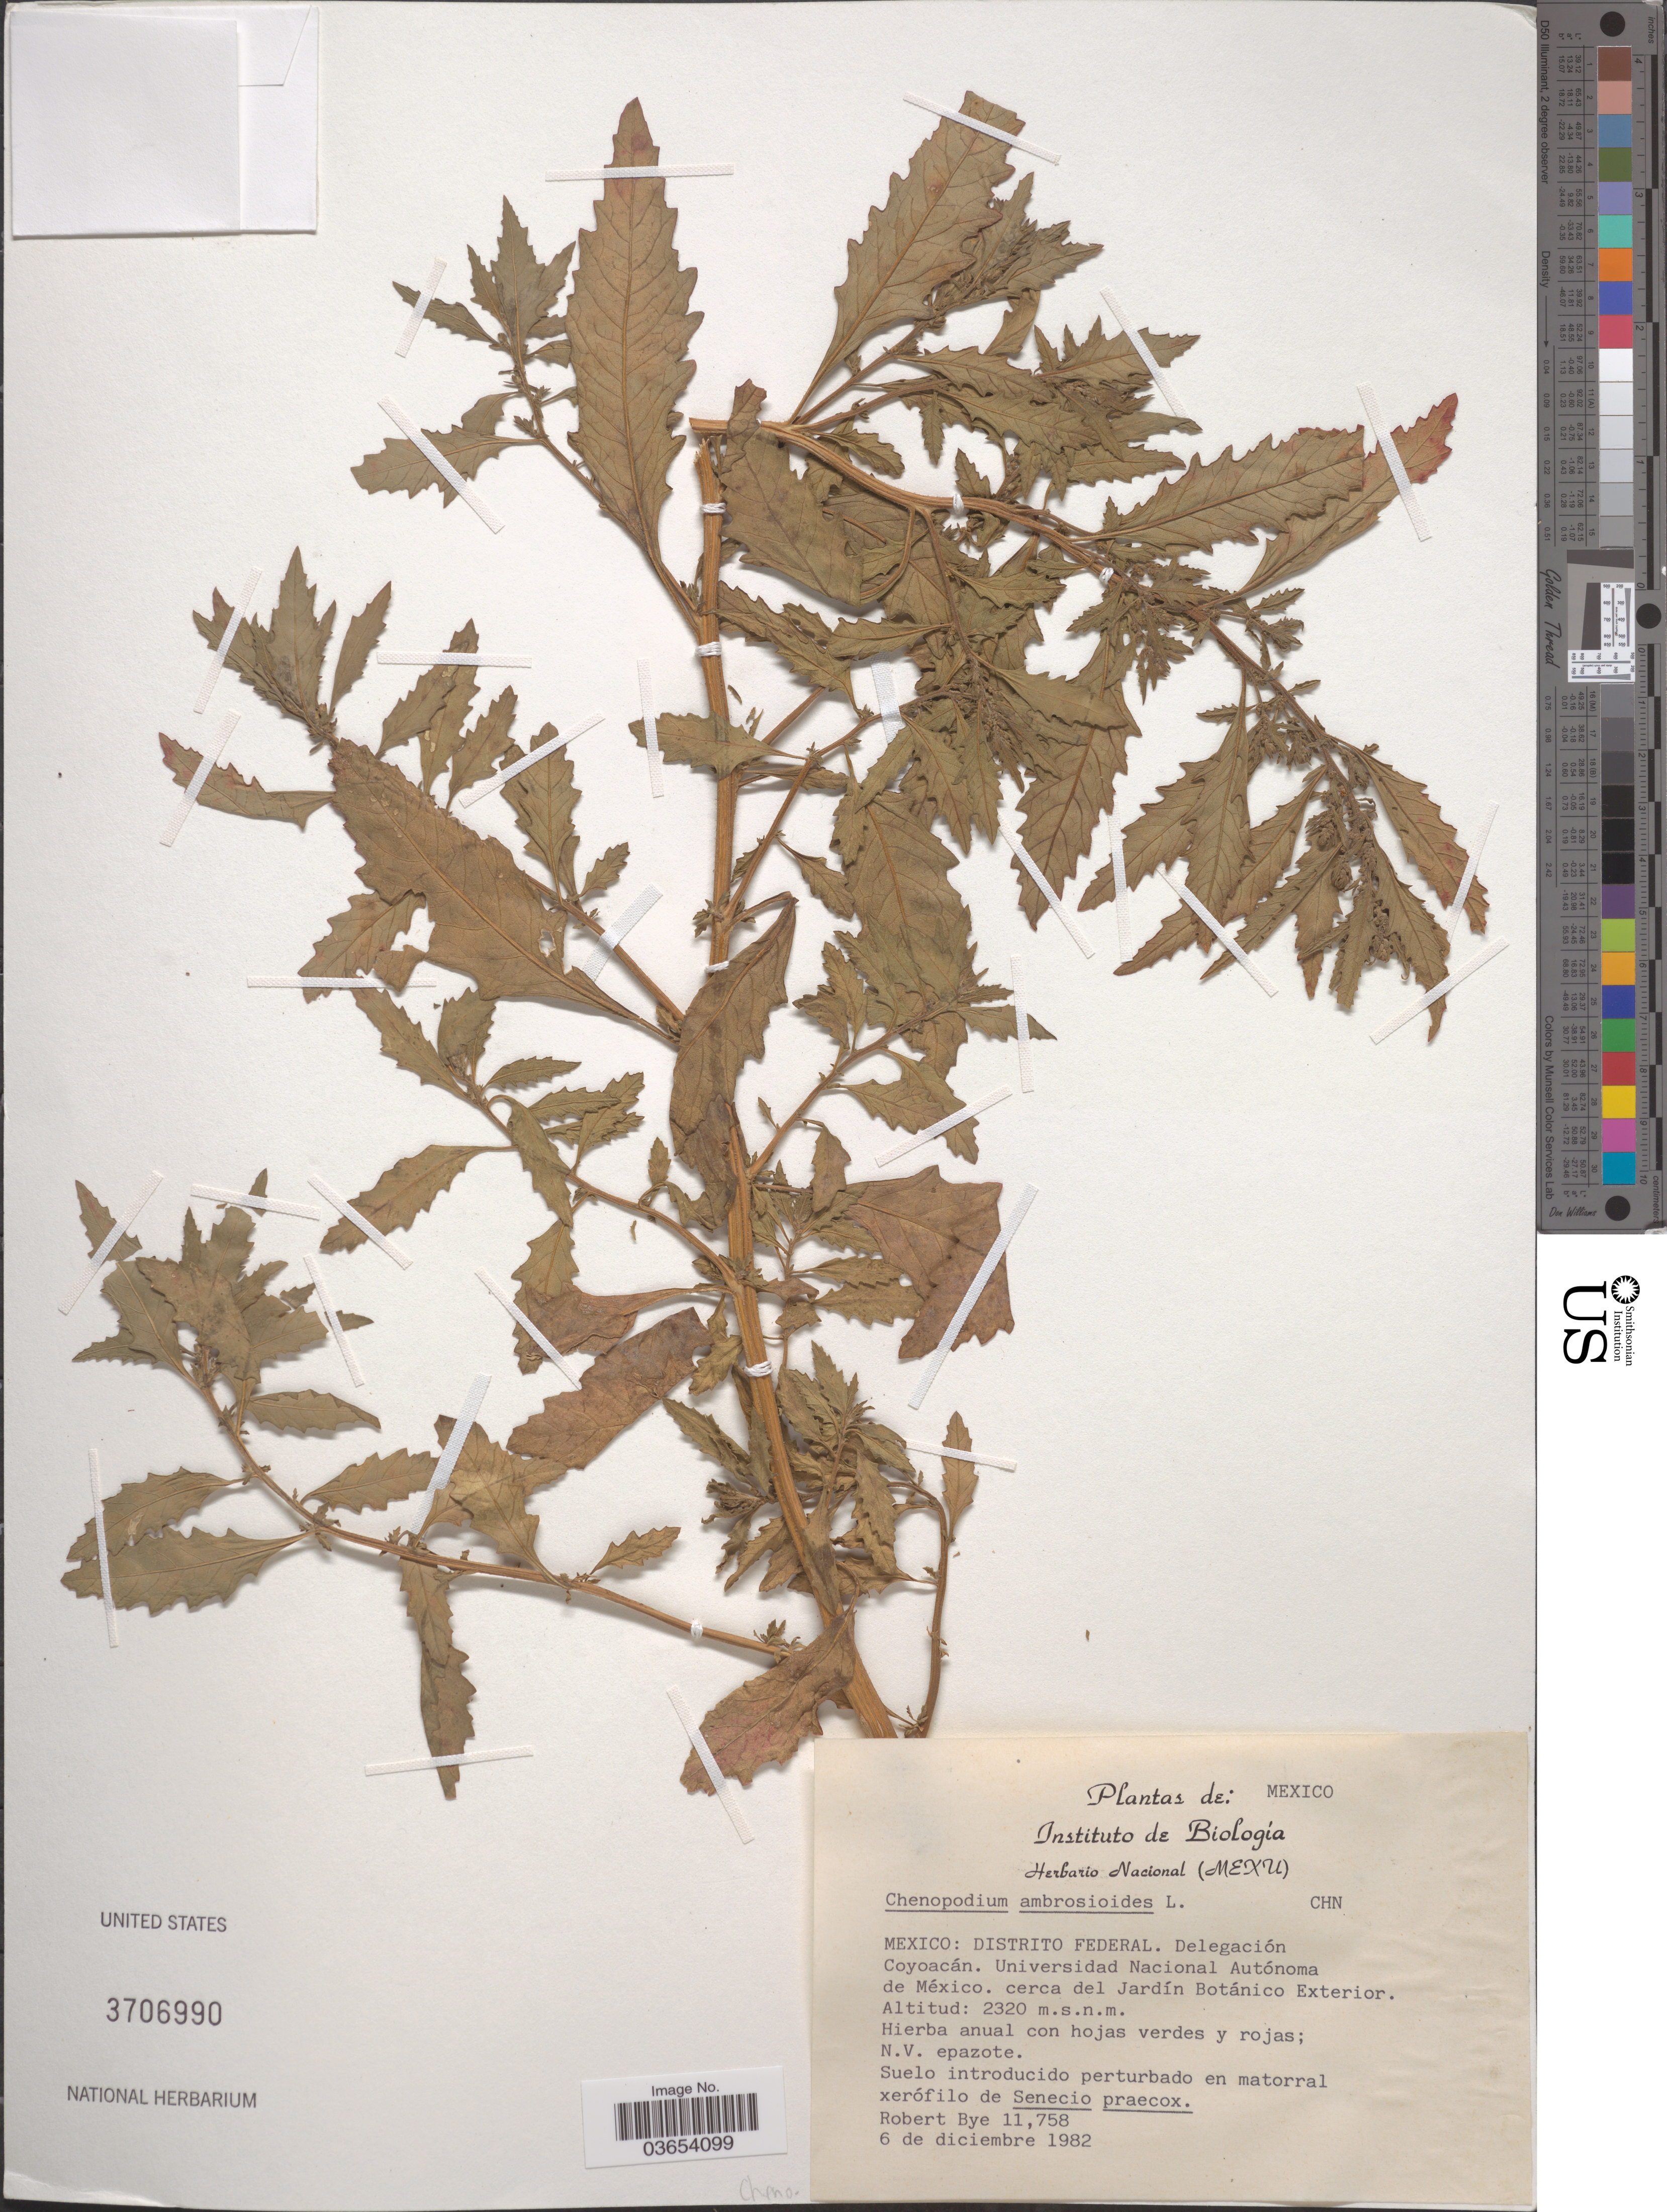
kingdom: Plantae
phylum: Tracheophyta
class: Magnoliopsida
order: Caryophyllales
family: Amaranthaceae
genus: Chenopodium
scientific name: Chenopodium ambrosioides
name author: L.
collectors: R. A. Bye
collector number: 11758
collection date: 1982-12-06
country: Mexico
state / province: Distrito Federal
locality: Delegación Coyoacán. Universidad Nacional Autónoma de México. cerca del Jardín Botánico Exterior.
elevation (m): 2320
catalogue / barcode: US 3706990